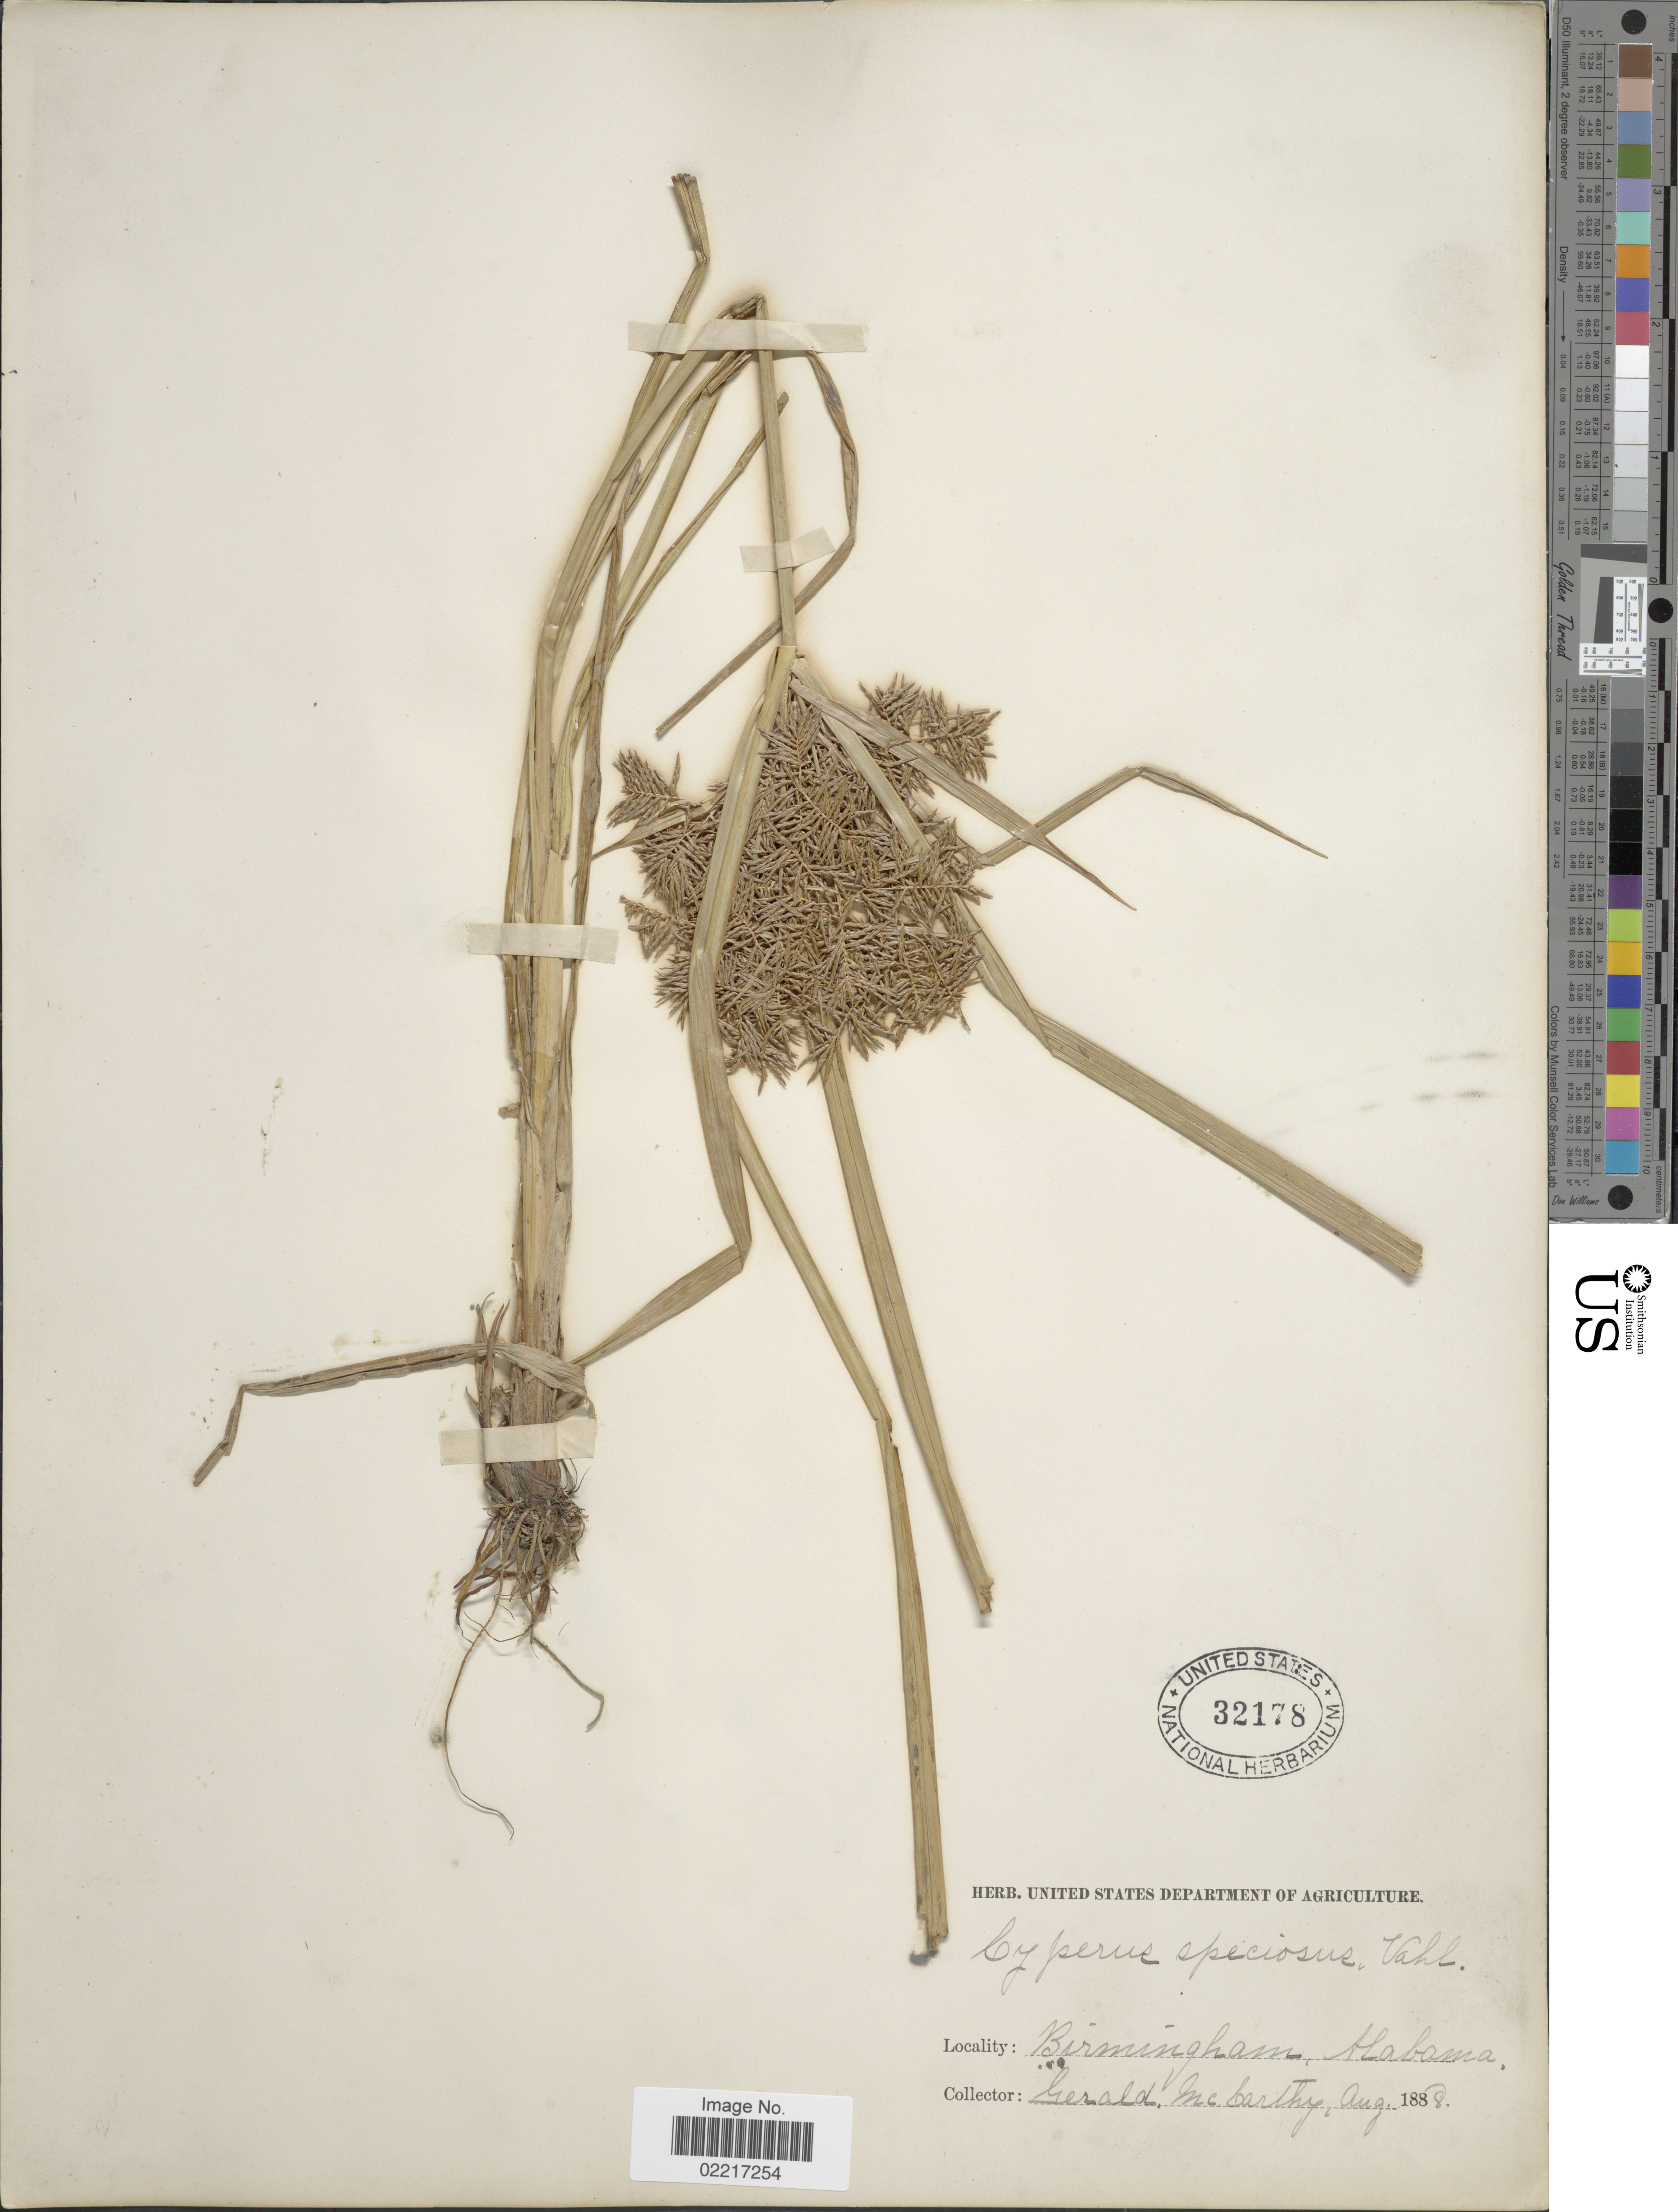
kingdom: Plantae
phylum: Tracheophyta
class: Liliopsida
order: Poales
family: Cyperaceae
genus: Cyperus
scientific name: Cyperus odoratus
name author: L.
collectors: M. McCarthy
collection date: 1888-08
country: United States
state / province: Alabama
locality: Birmingham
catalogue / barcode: US 32178